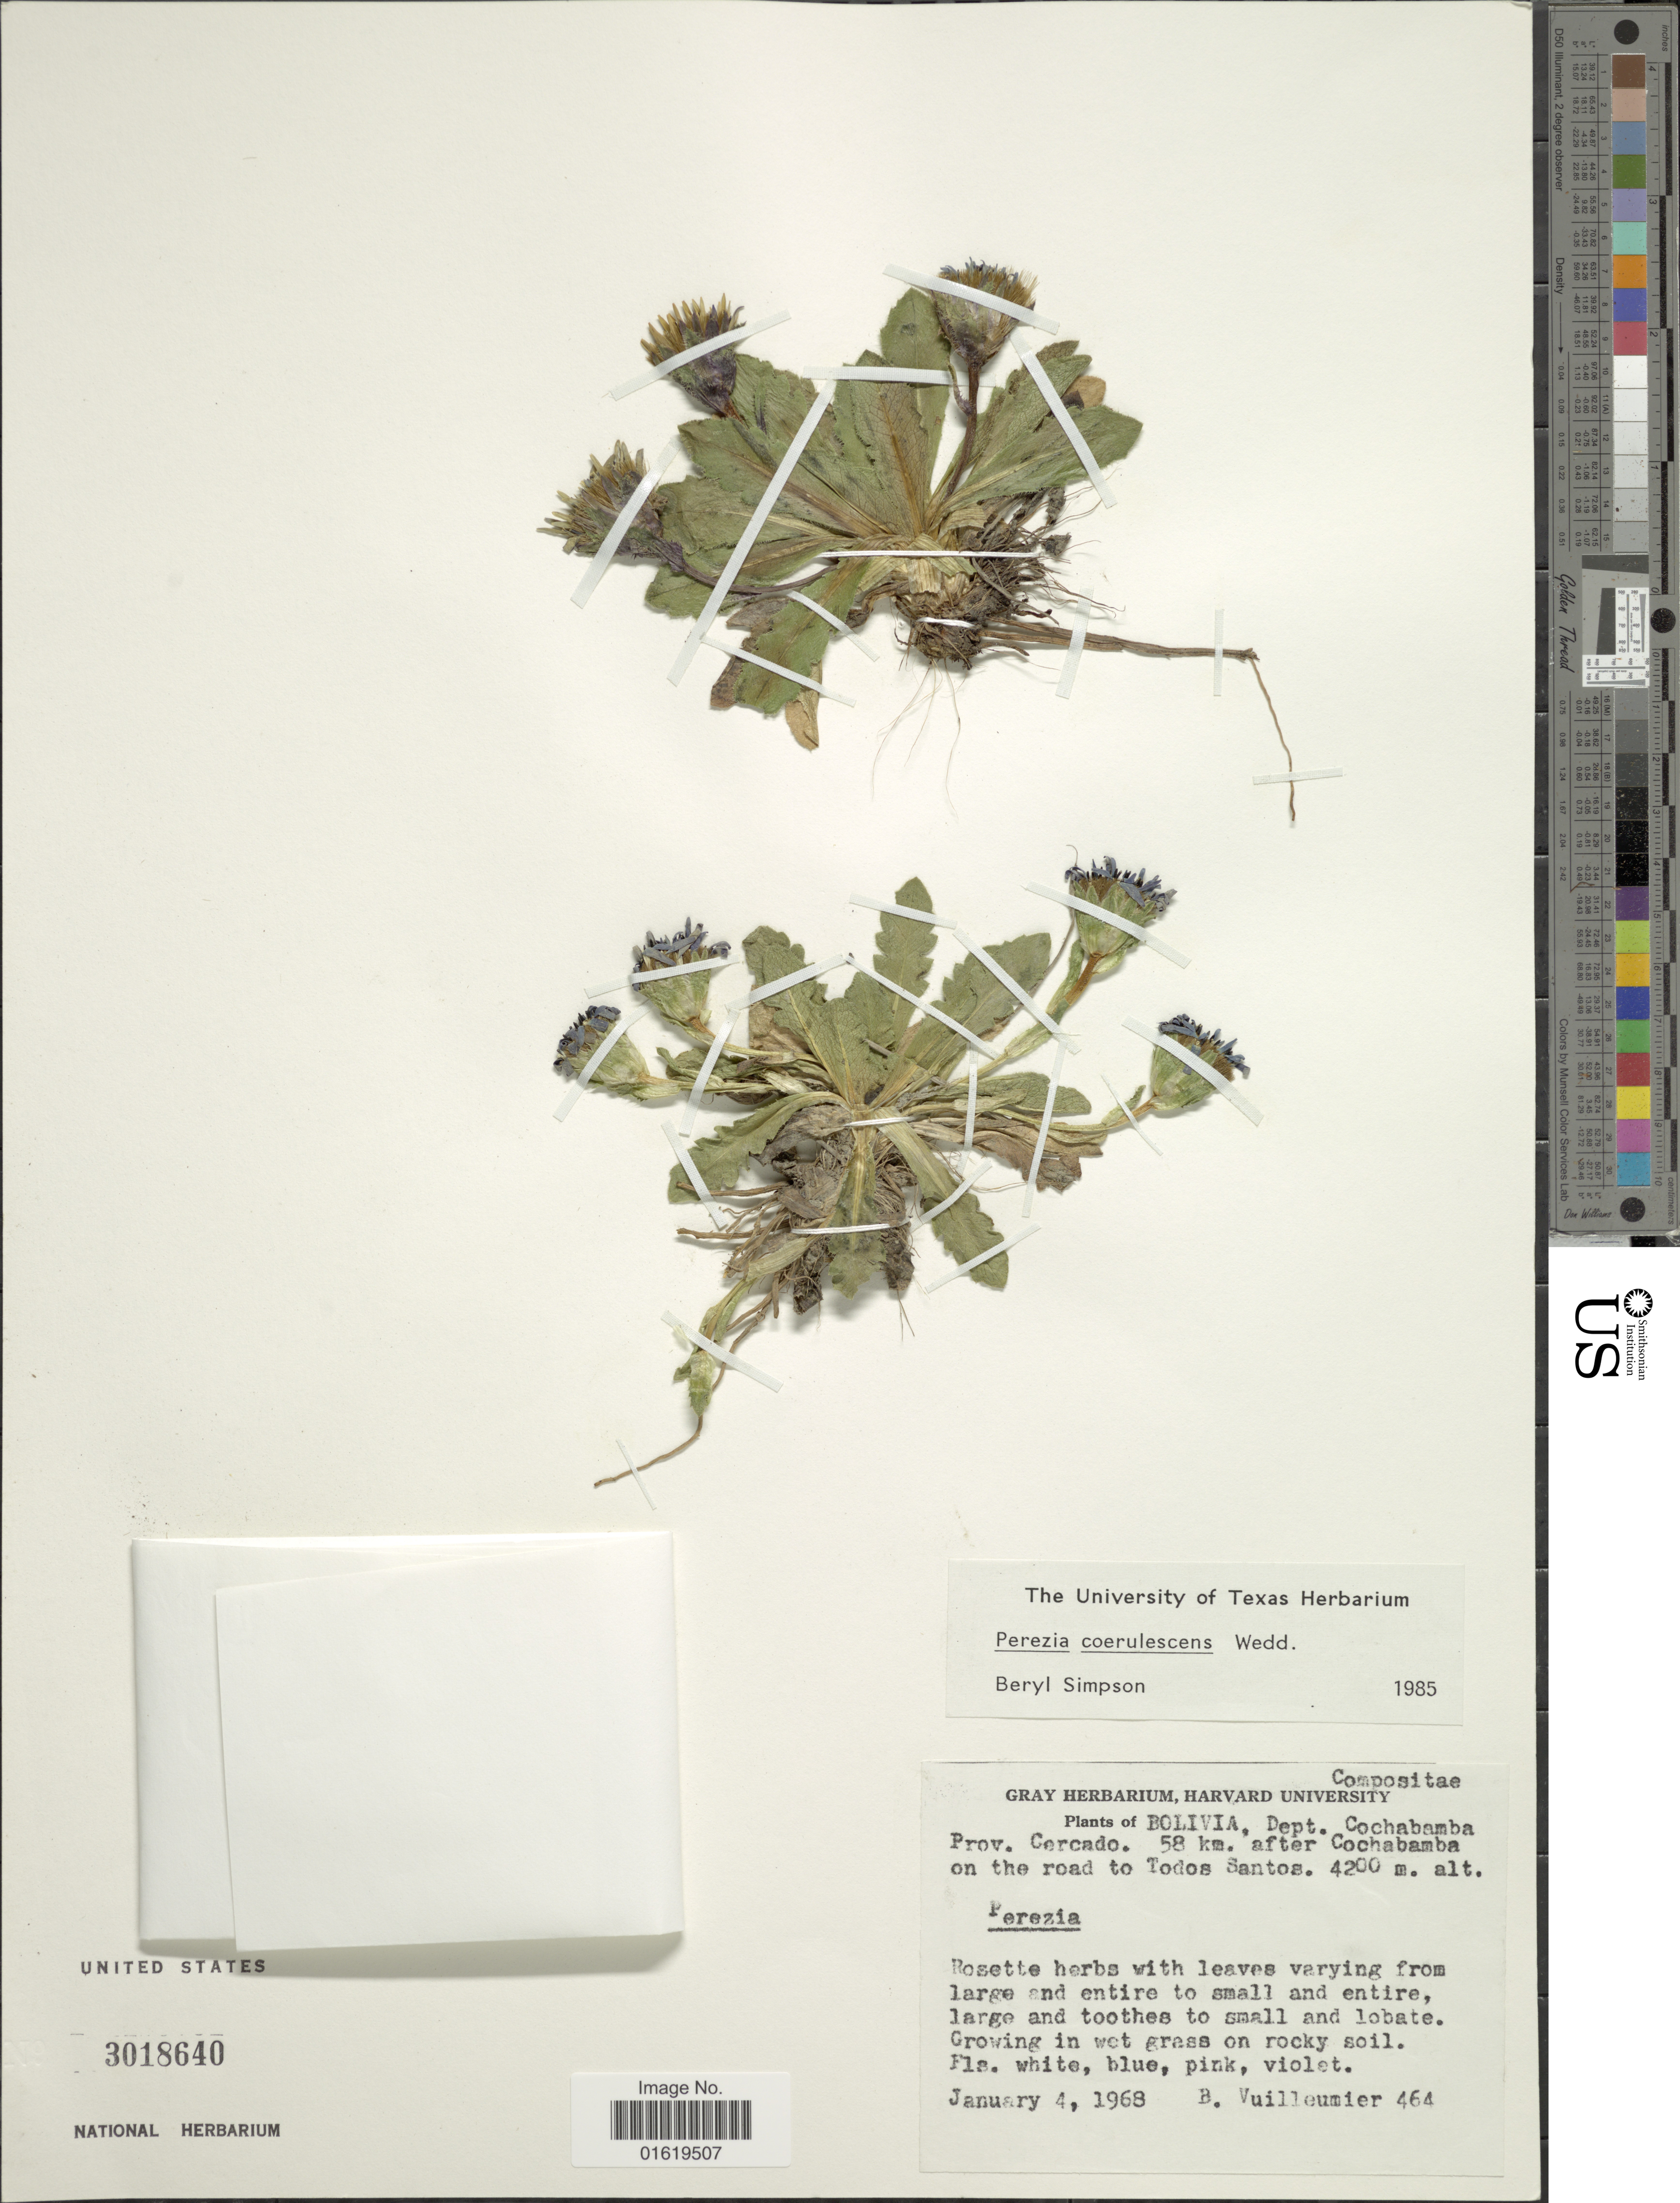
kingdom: Plantae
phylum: Tracheophyta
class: Magnoliopsida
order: Asterales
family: Asteraceae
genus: Perezia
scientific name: Perezia coerulescens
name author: Wedd.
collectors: B. Vuilleumier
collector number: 464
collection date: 1968-01-04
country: Bolivia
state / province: Cochabamba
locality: Dept. Cochabamba, Prov. Cercado. 58 km. after Cochabamba on the road to Todos Santos.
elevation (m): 4200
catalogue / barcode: US 3018640